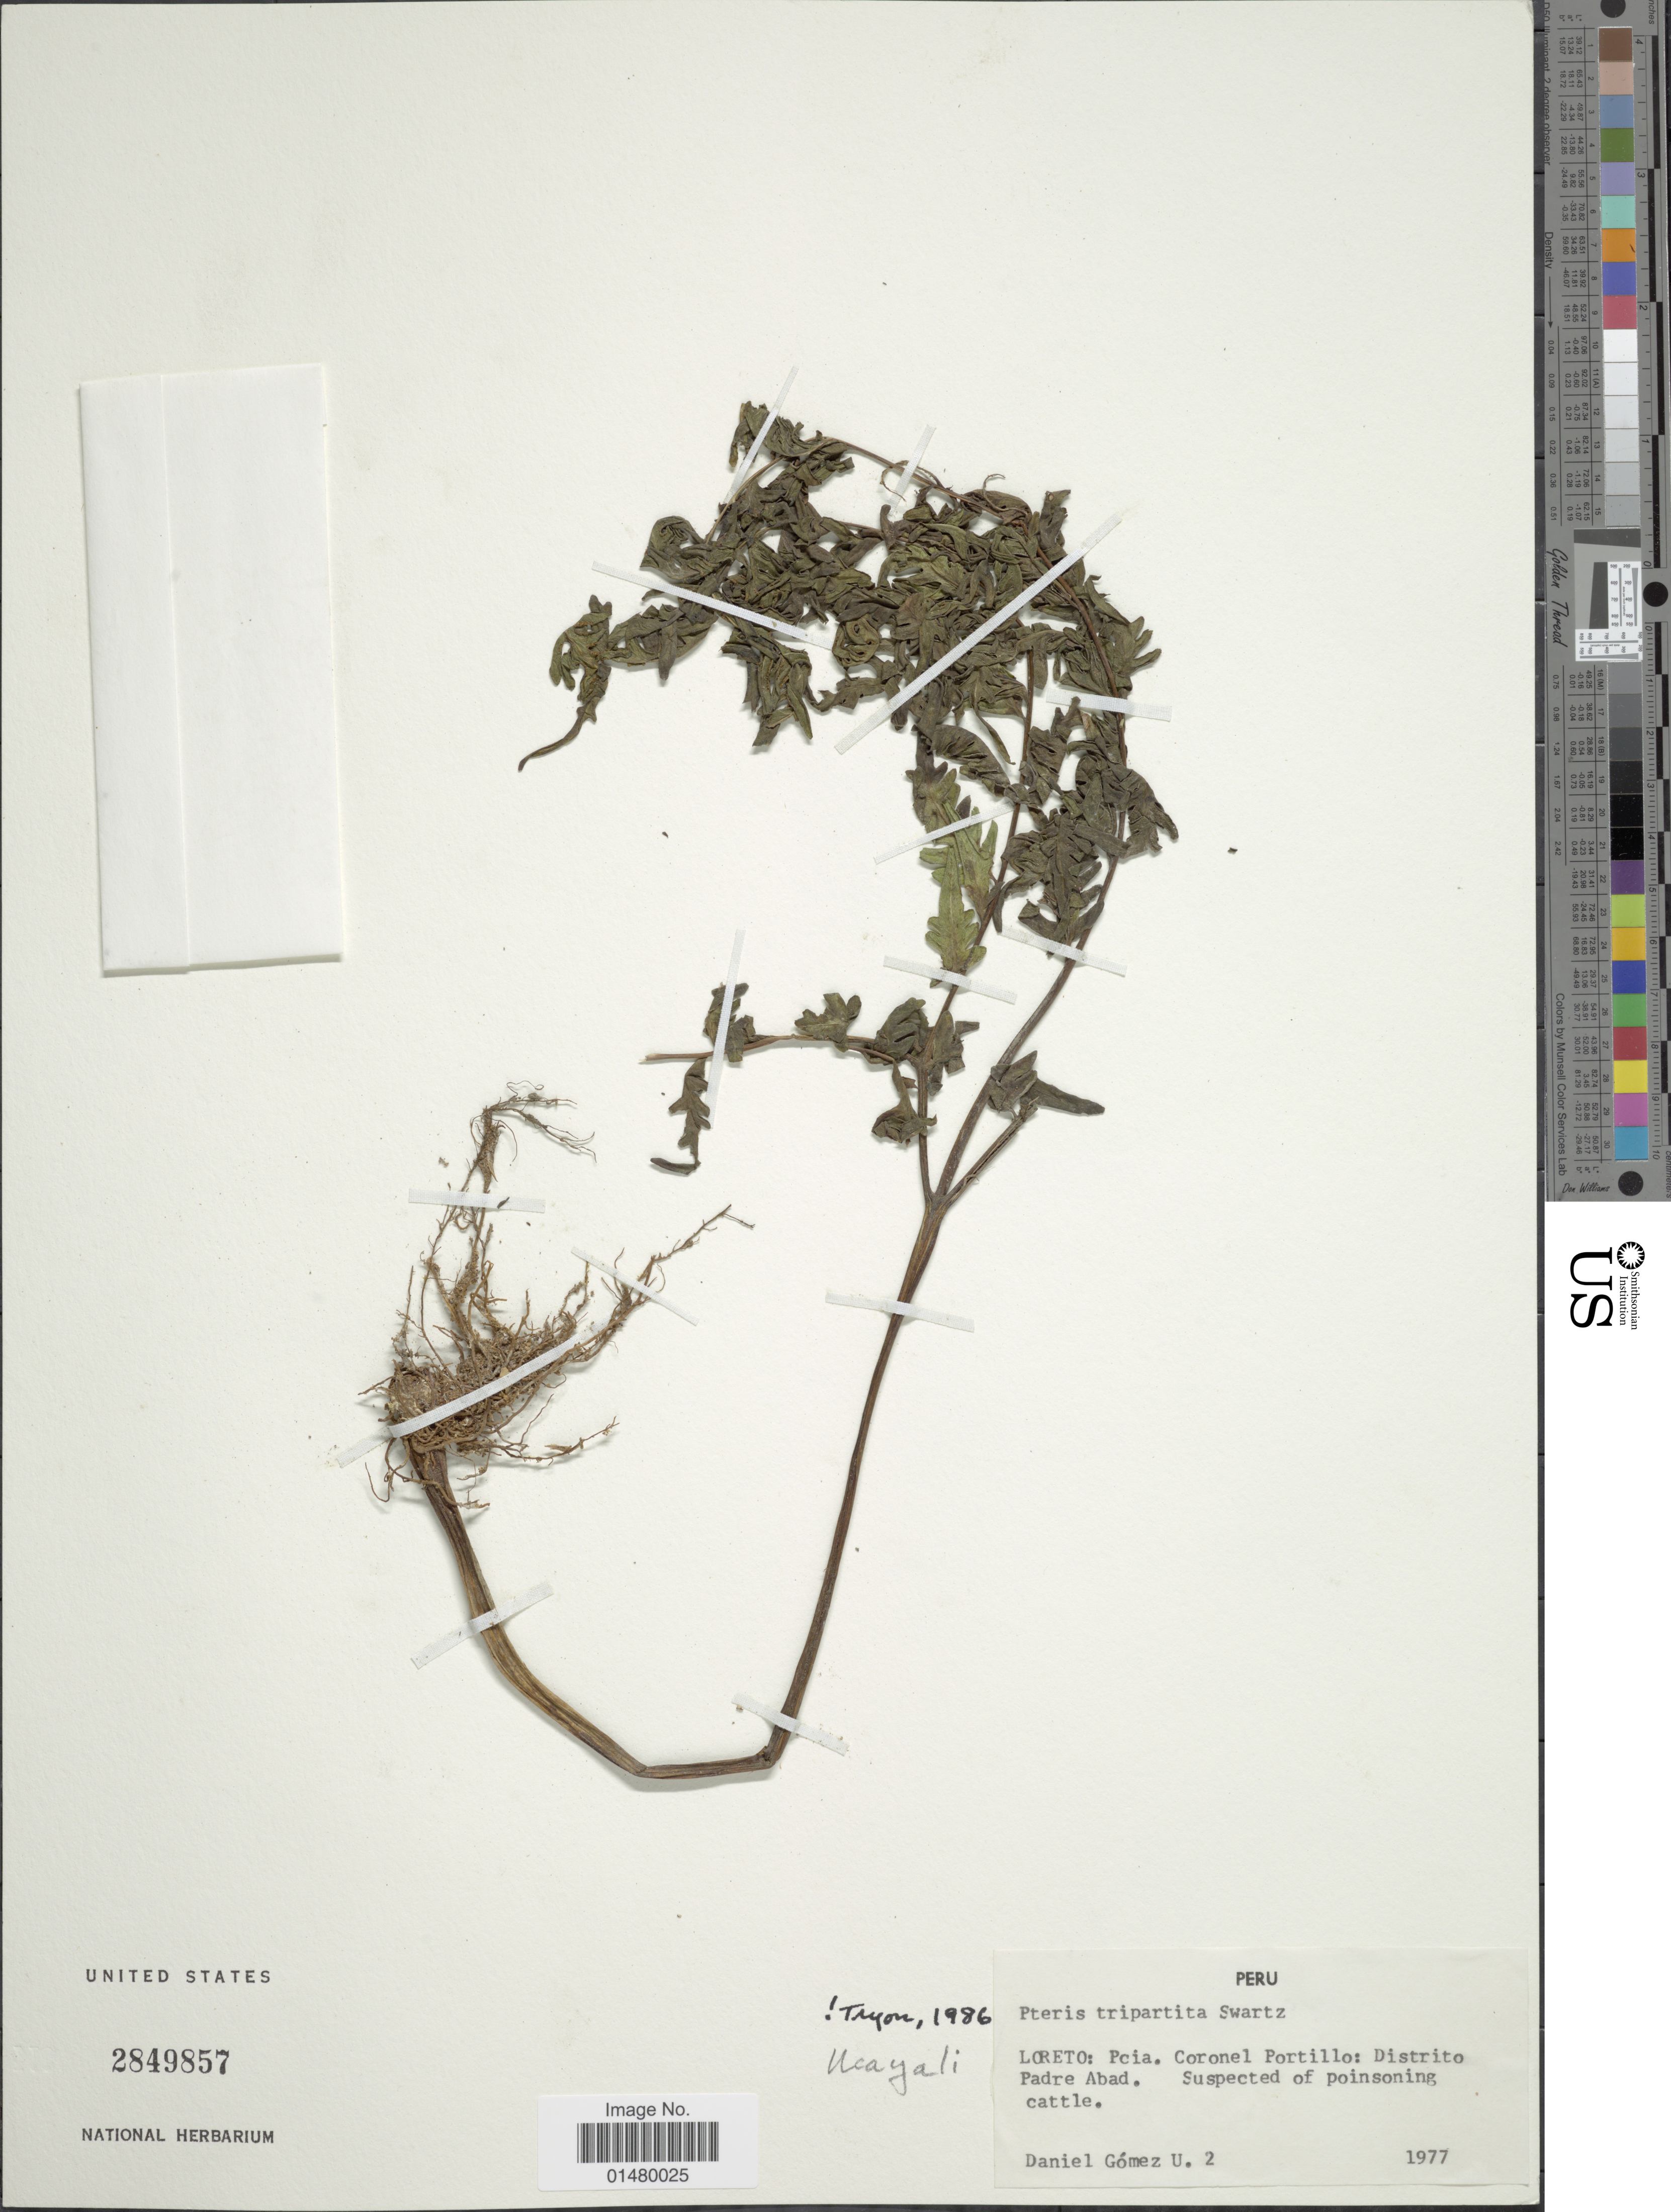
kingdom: Plantae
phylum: Tracheophyta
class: Polypodiopsida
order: Polypodiales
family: Pteridaceae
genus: Pteris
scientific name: Pteris tripartita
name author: Sw.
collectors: D. Gomez U.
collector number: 2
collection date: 1977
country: Peru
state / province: Loreto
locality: Pcia. Coronel Portillo: Distrito Padre Abad.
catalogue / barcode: US 2849857